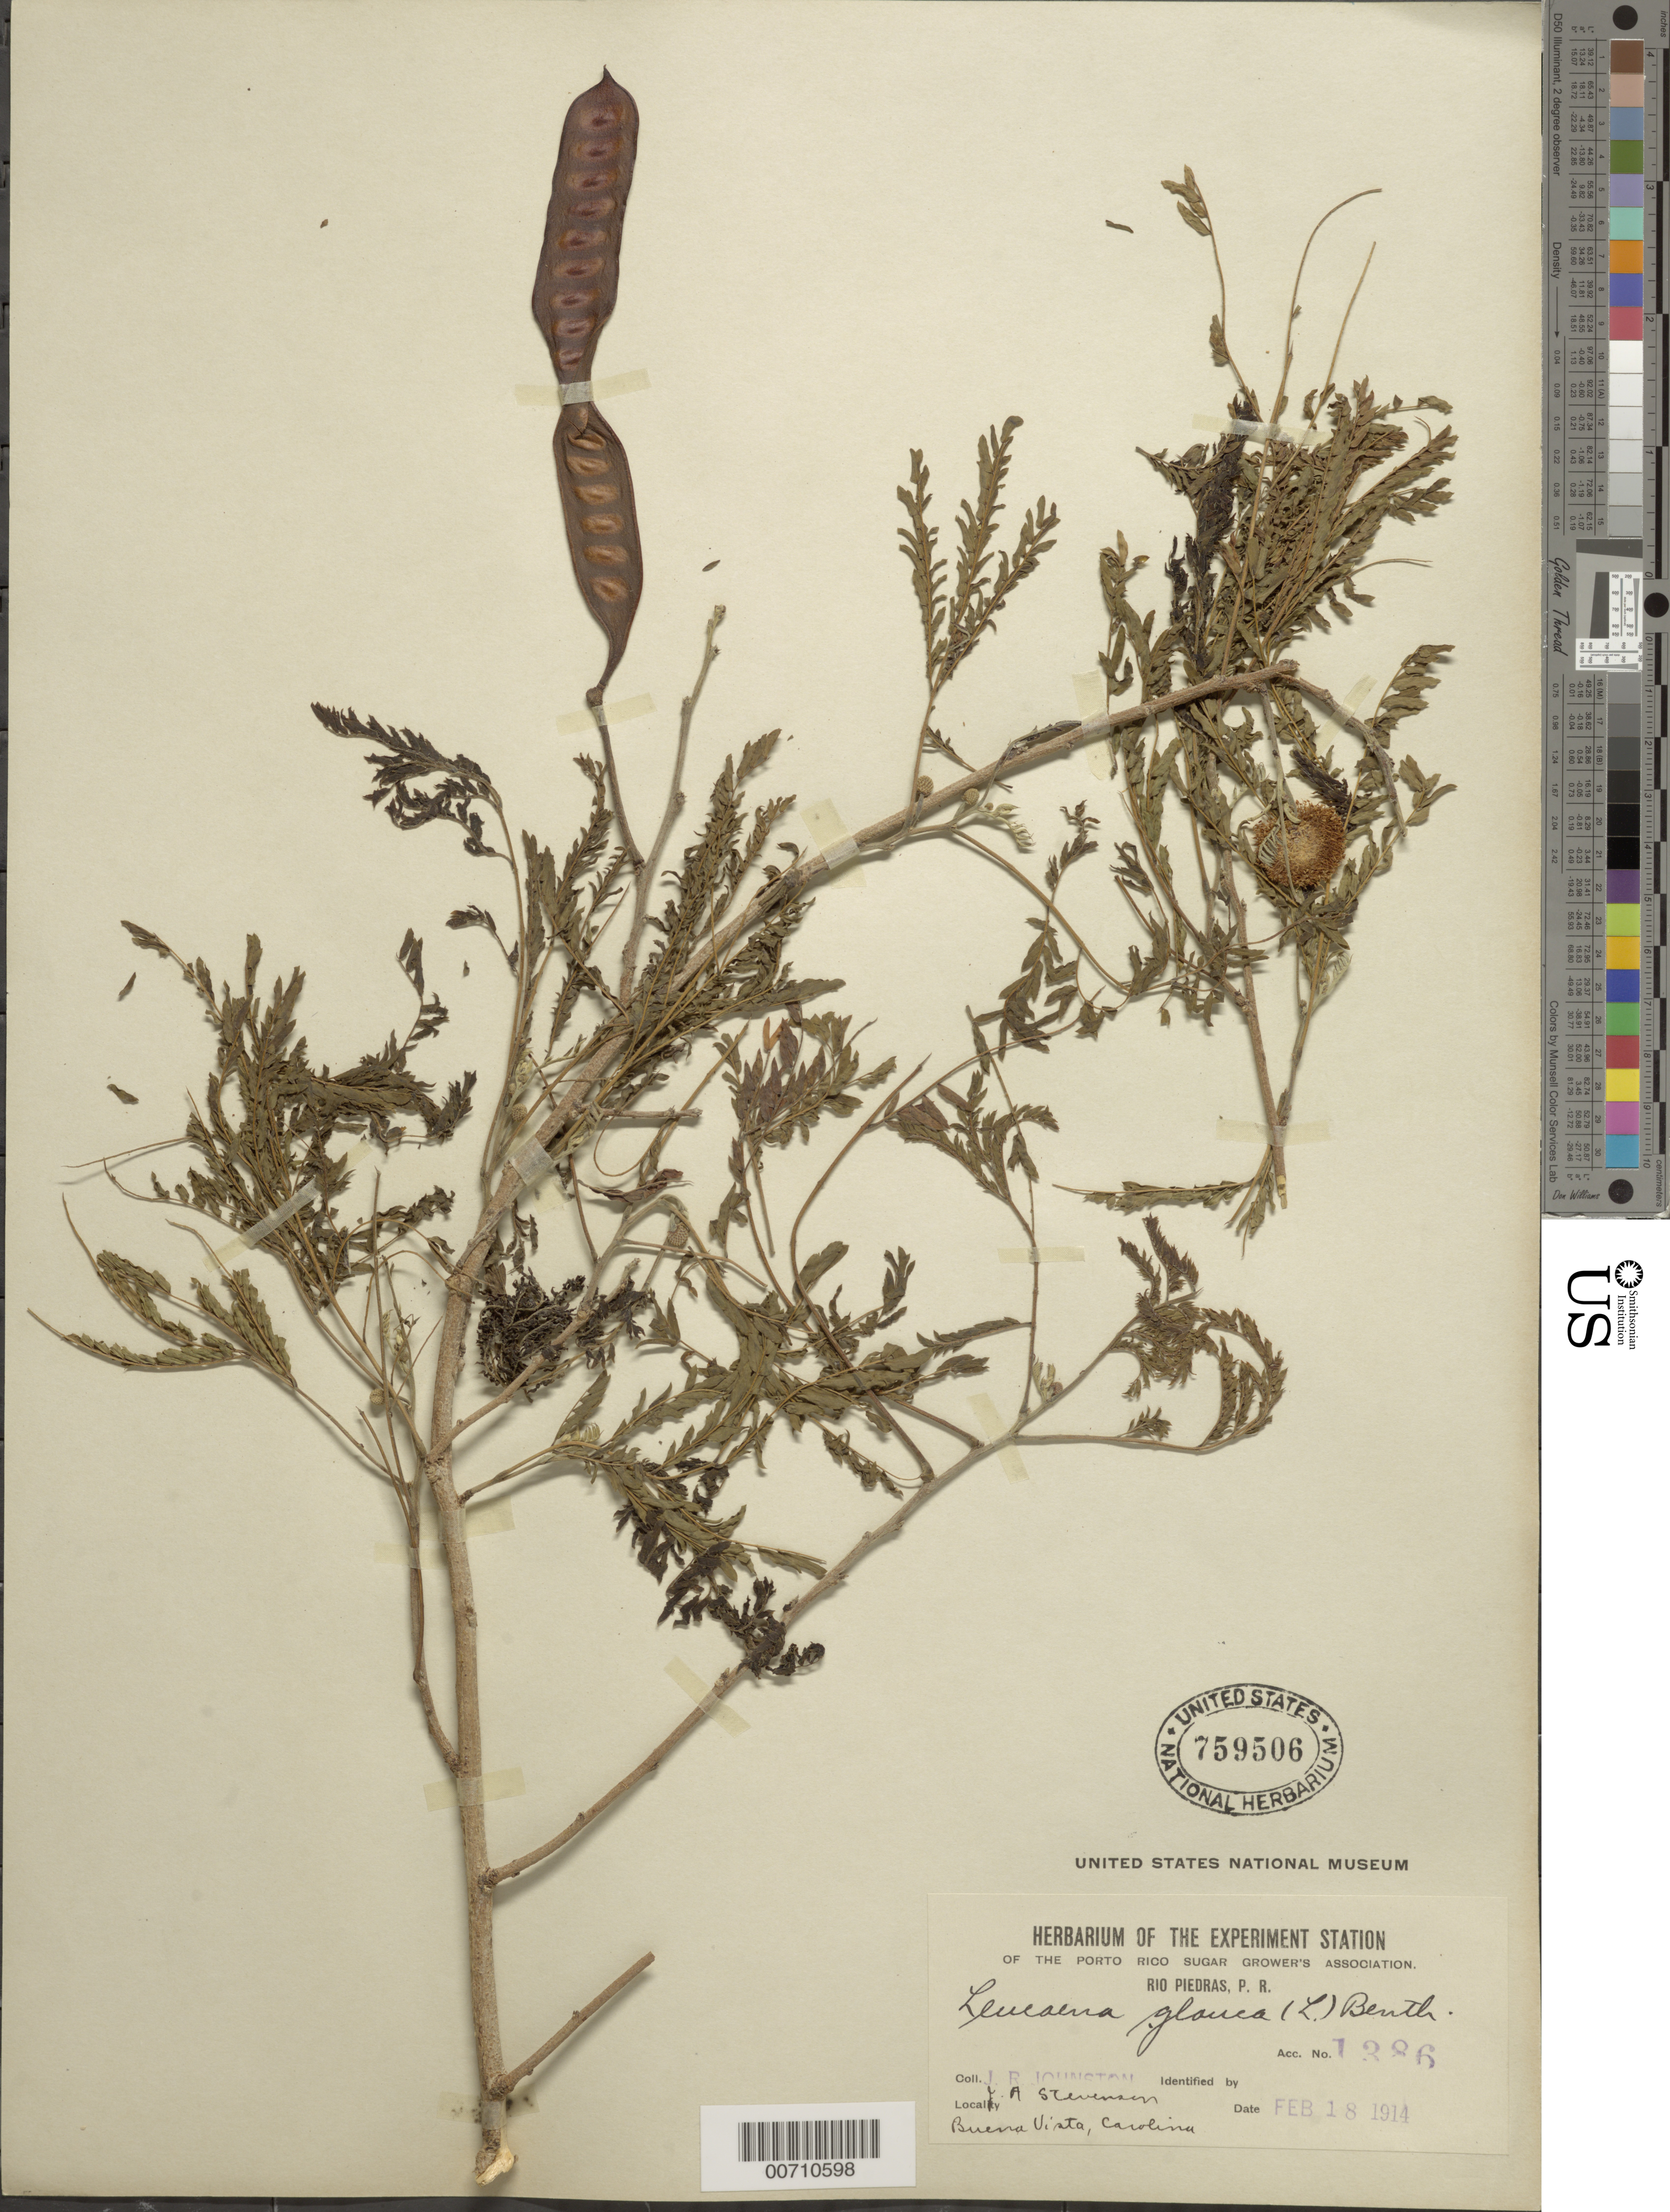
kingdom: Plantae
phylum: Tracheophyta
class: Magnoliopsida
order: Fabales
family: Fabaceae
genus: Leucaena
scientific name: Leucaena leucocephala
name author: (Lam.) de Wit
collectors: J. Johnston & J. Stevenson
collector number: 1386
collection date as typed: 18 Feb 1914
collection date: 1914-02-18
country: Puerto Rico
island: Greater Antilles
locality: Rio Piedras, Buena Vista, Carolina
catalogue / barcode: US 759506